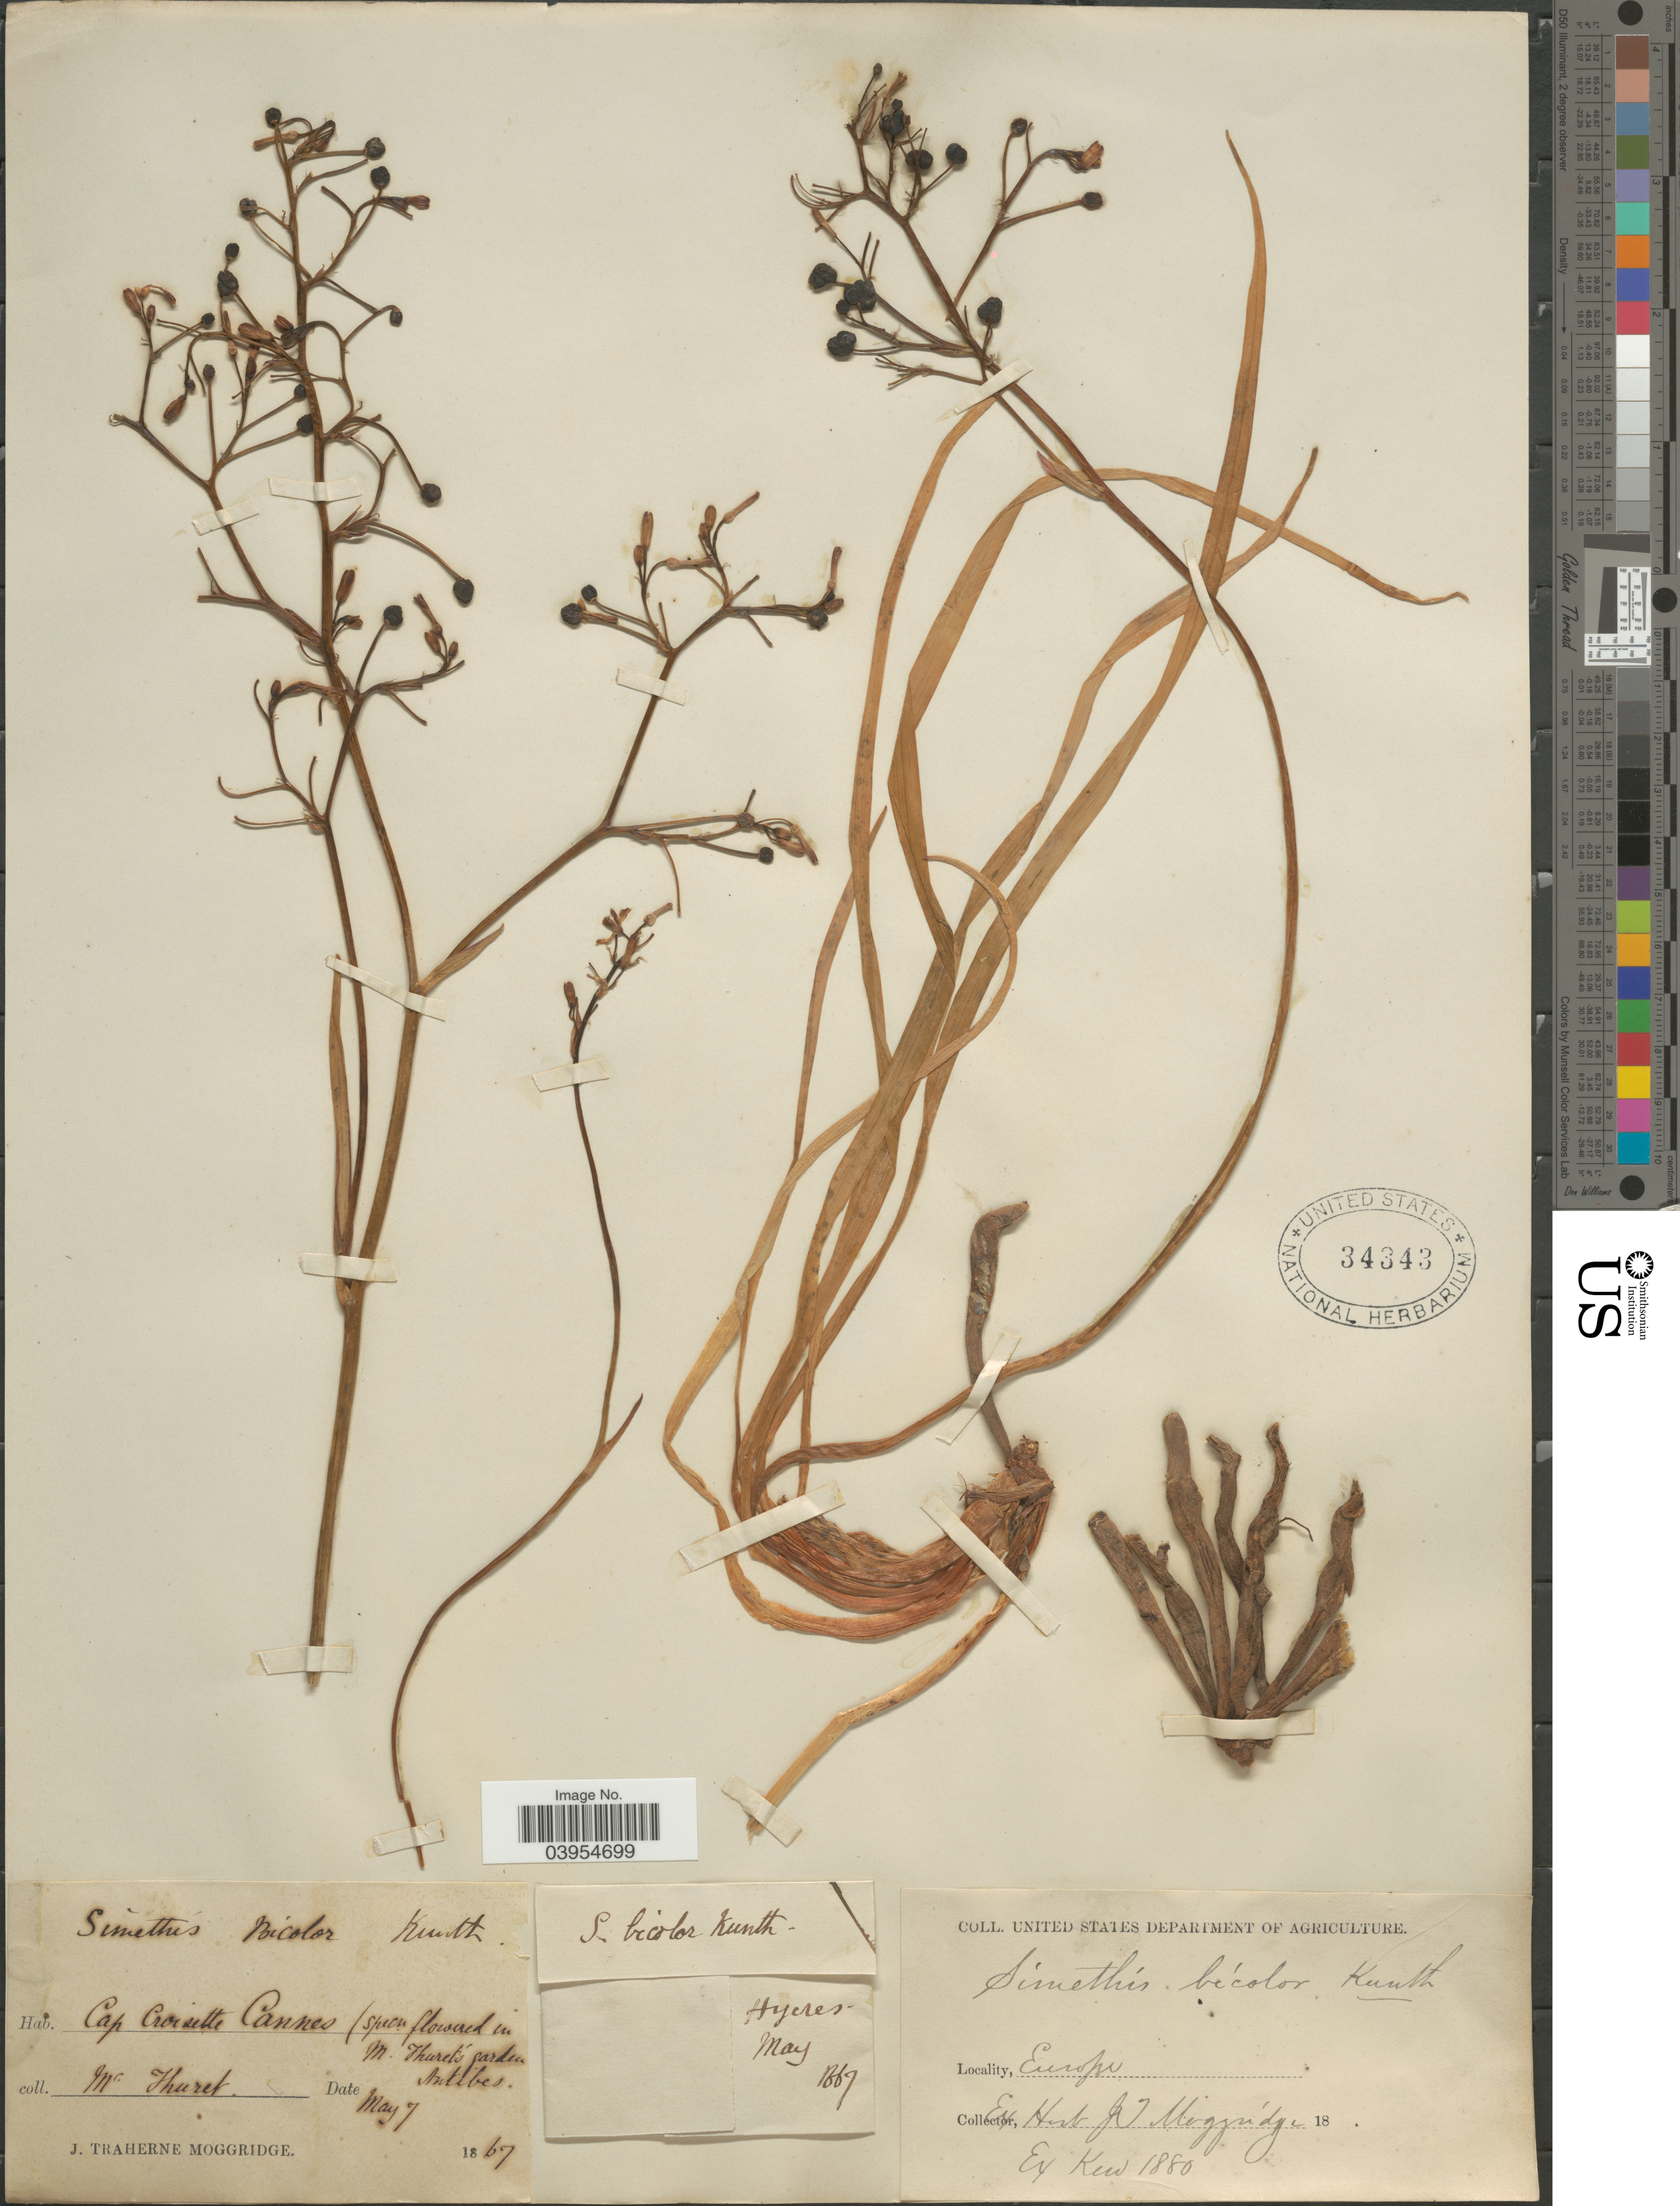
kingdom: Plantae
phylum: Tracheophyta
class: Liliopsida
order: Asparagales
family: Asphodelaceae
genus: Simethis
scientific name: Simethis bicolor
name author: Kunth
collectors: McThuret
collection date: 1867-05-07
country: France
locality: Cap Croisette Cannes. Hyeres. Europe.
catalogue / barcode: US 34343